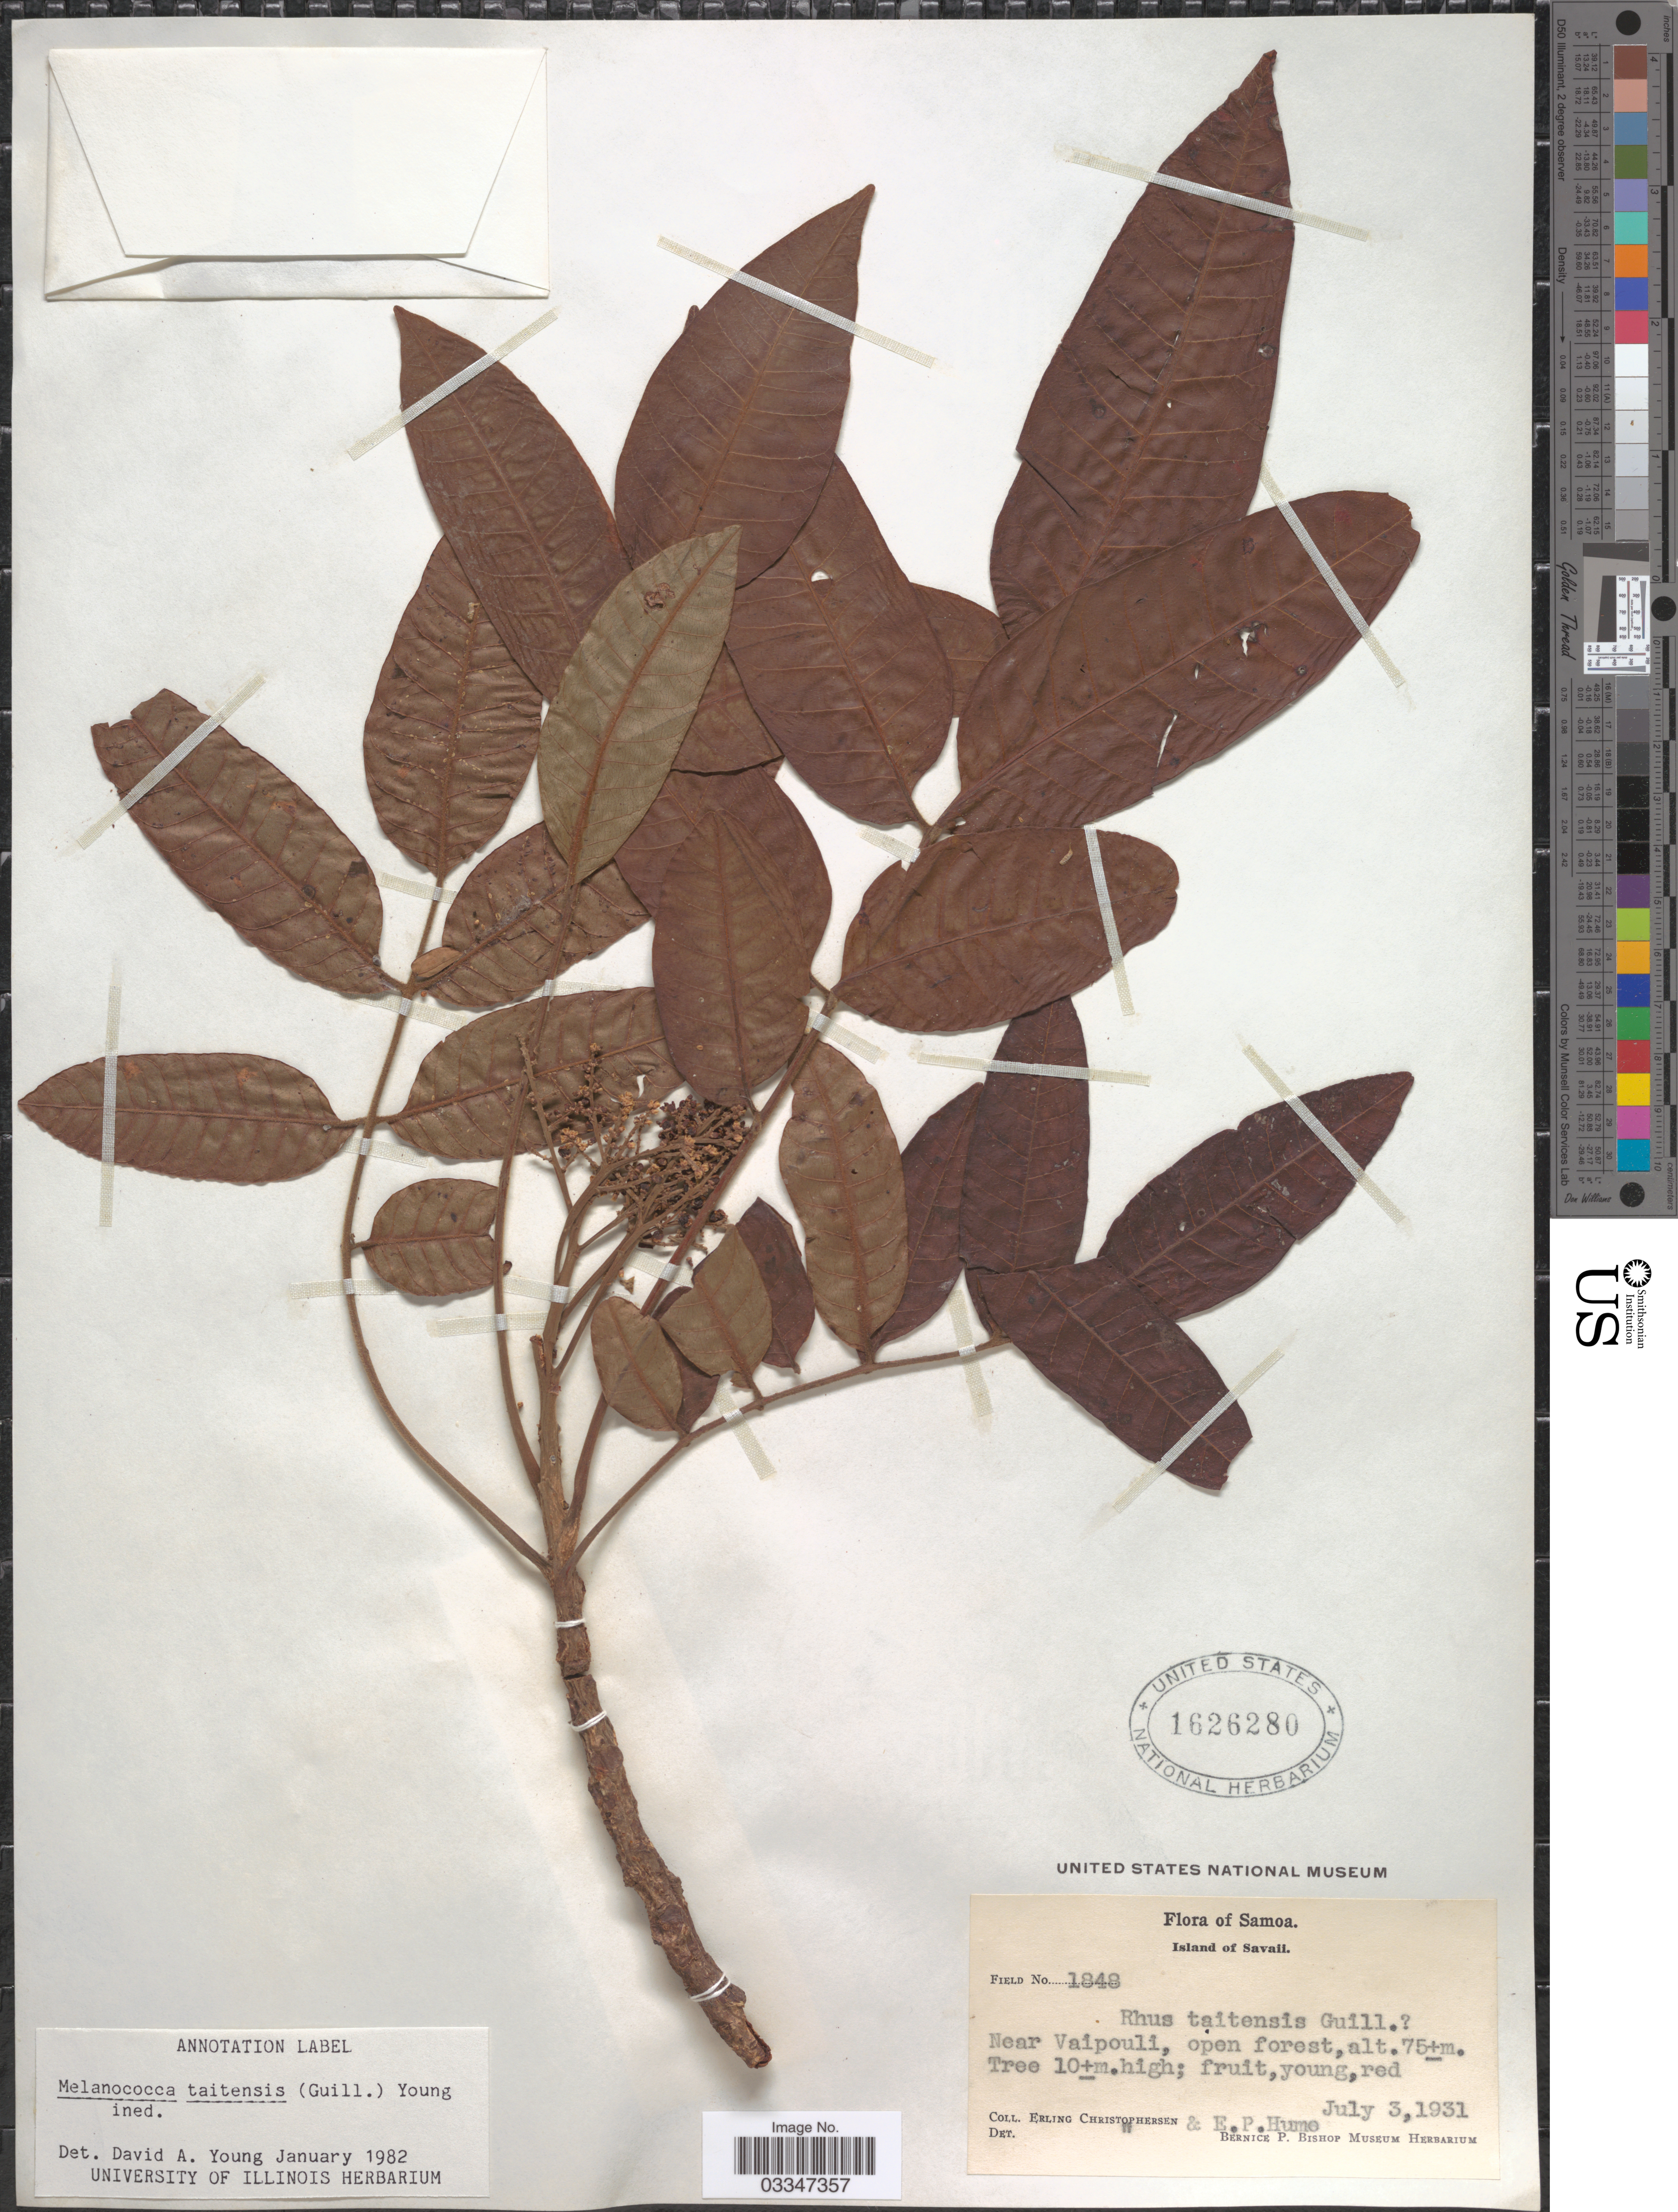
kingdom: Plantae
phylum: Tracheophyta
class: Magnoliopsida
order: Sapindales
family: Anacardiaceae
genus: Rhus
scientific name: Rhus taitensis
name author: Guill.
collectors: E. Christophersen & E. P. Hume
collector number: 1848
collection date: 1931-07-03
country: Samoa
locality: Samoa. Island of Savaii. Near Vaipouli.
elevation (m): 75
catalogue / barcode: US 1626280